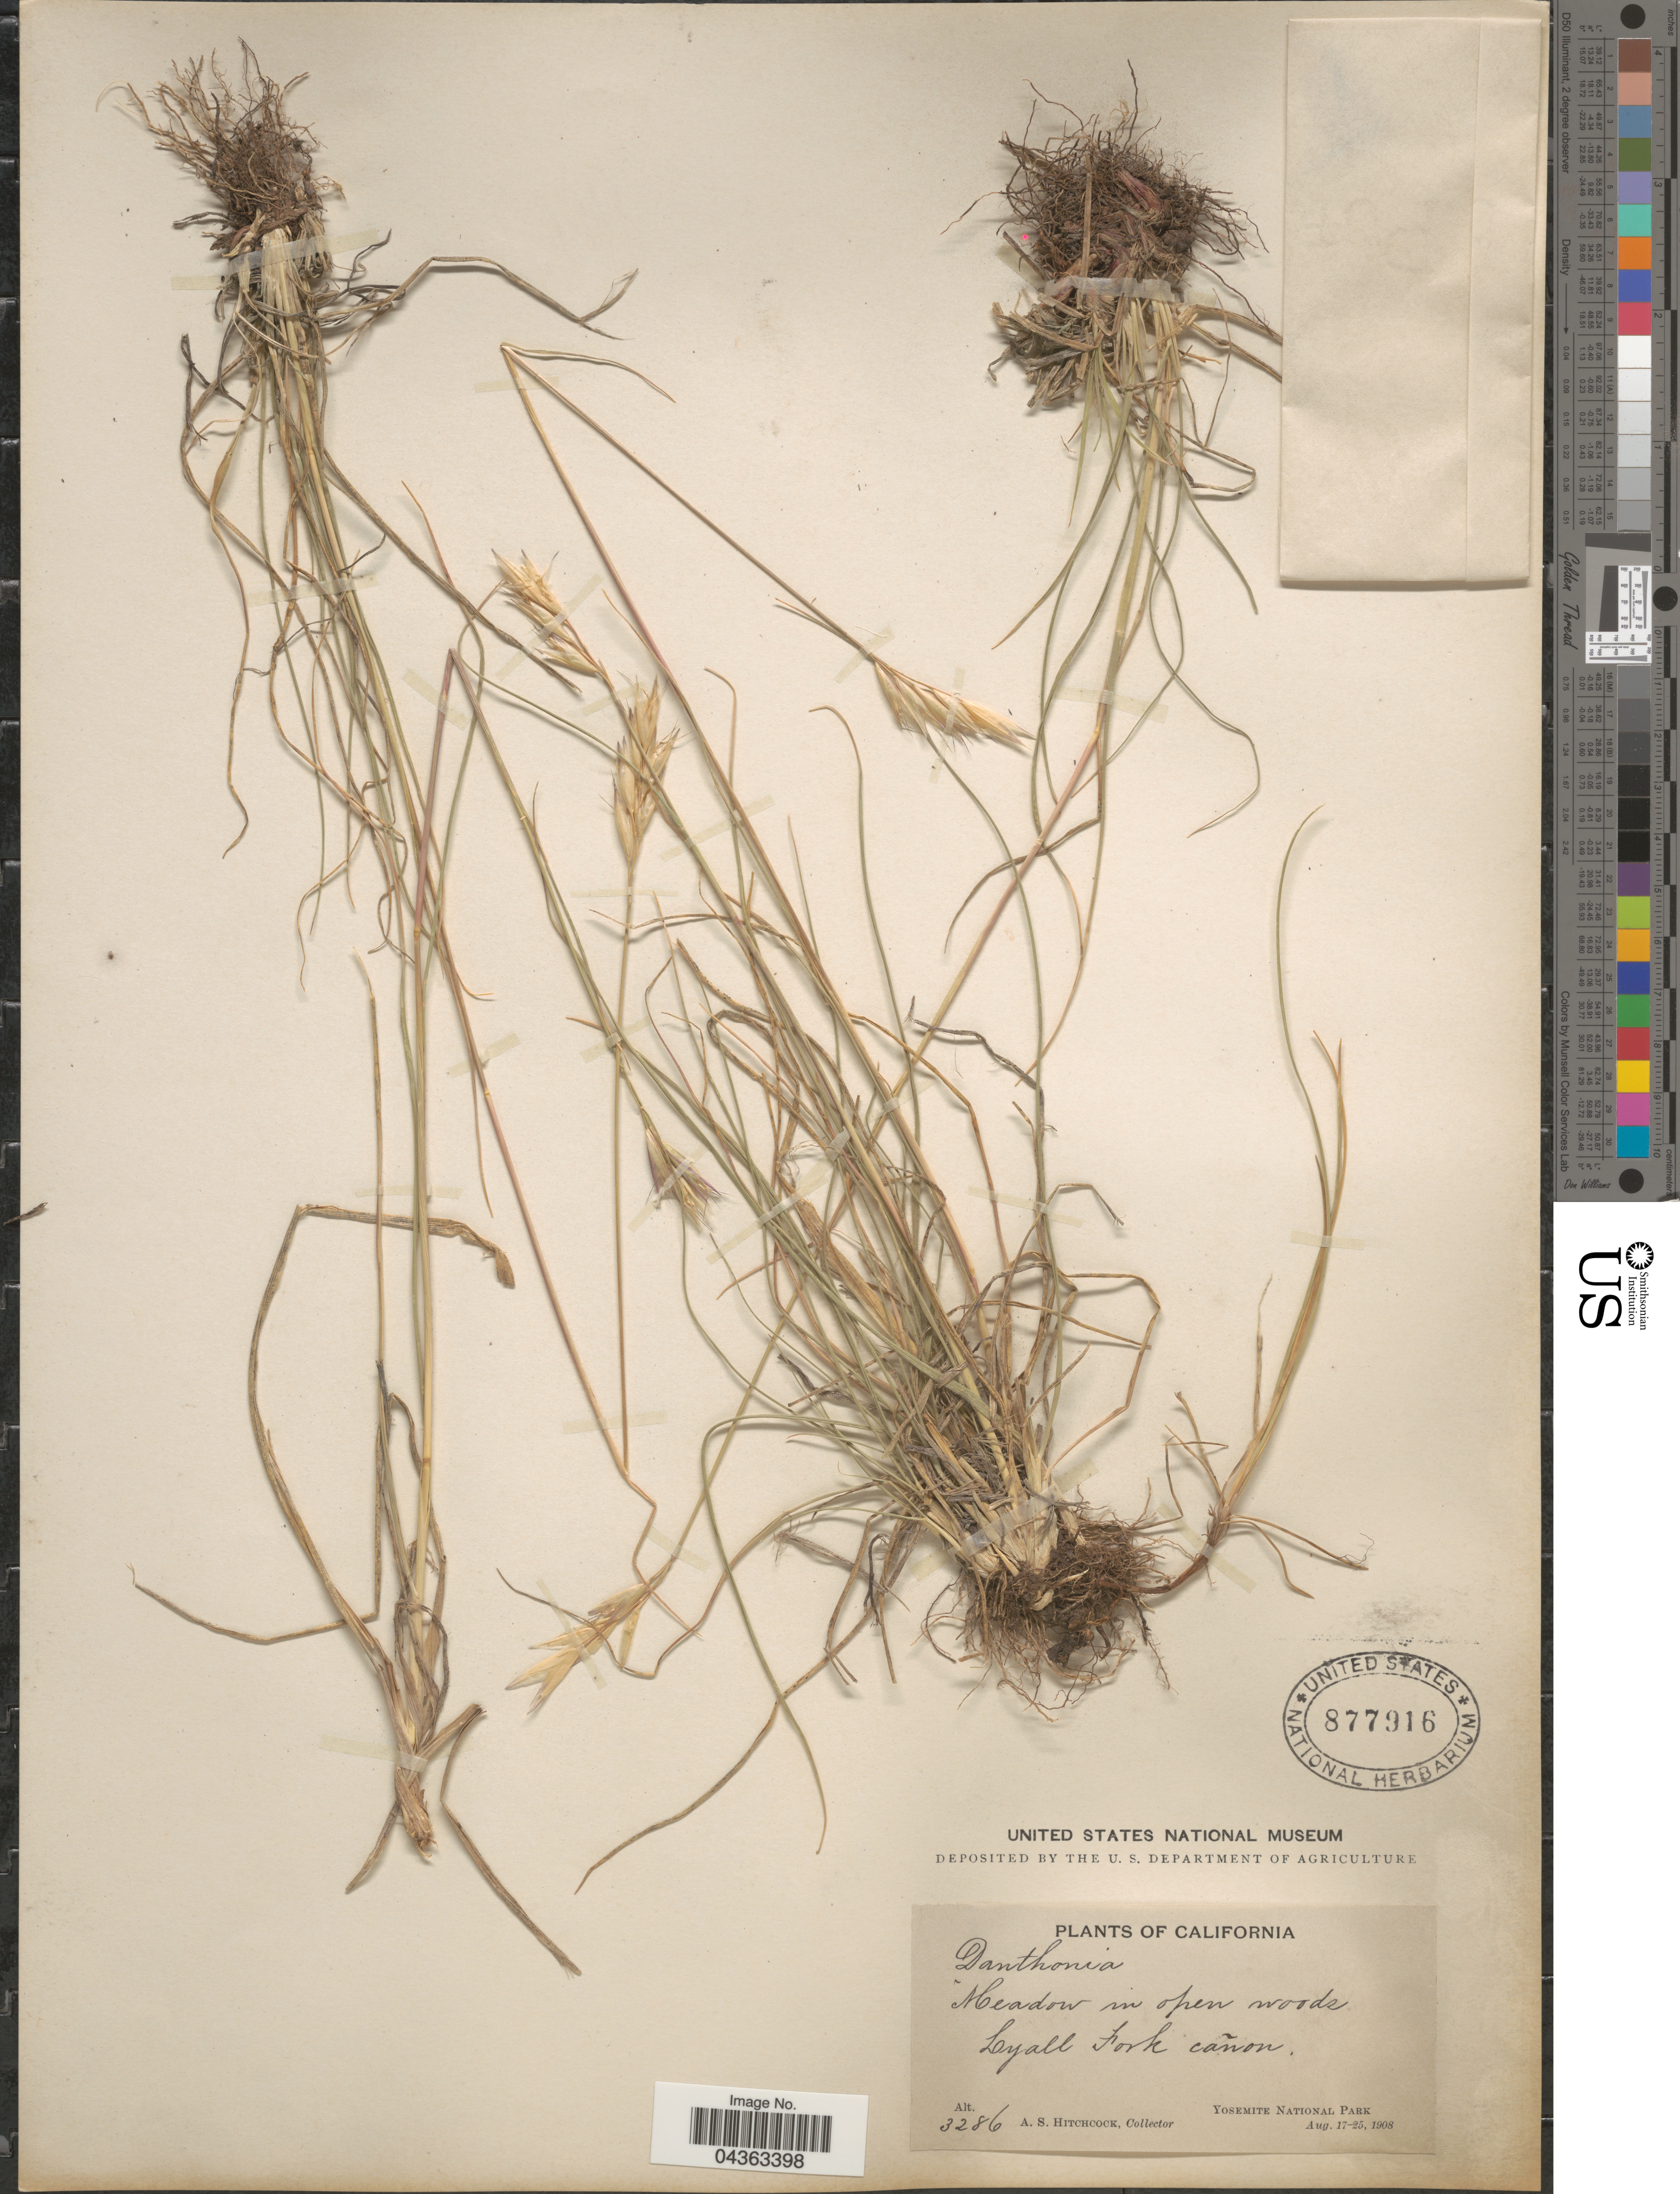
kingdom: Plantae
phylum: Tracheophyta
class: Liliopsida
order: Poales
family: Poaceae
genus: Danthonia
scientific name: Danthonia intermedia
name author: Vasey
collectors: A. S. Hitchcock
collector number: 3286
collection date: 1908-08-17/1908-08-25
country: United States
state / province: California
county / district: Mariposa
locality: Meadow in open woods. Lyall Fork Cañon. Yosemite National Park.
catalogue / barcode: US 877916